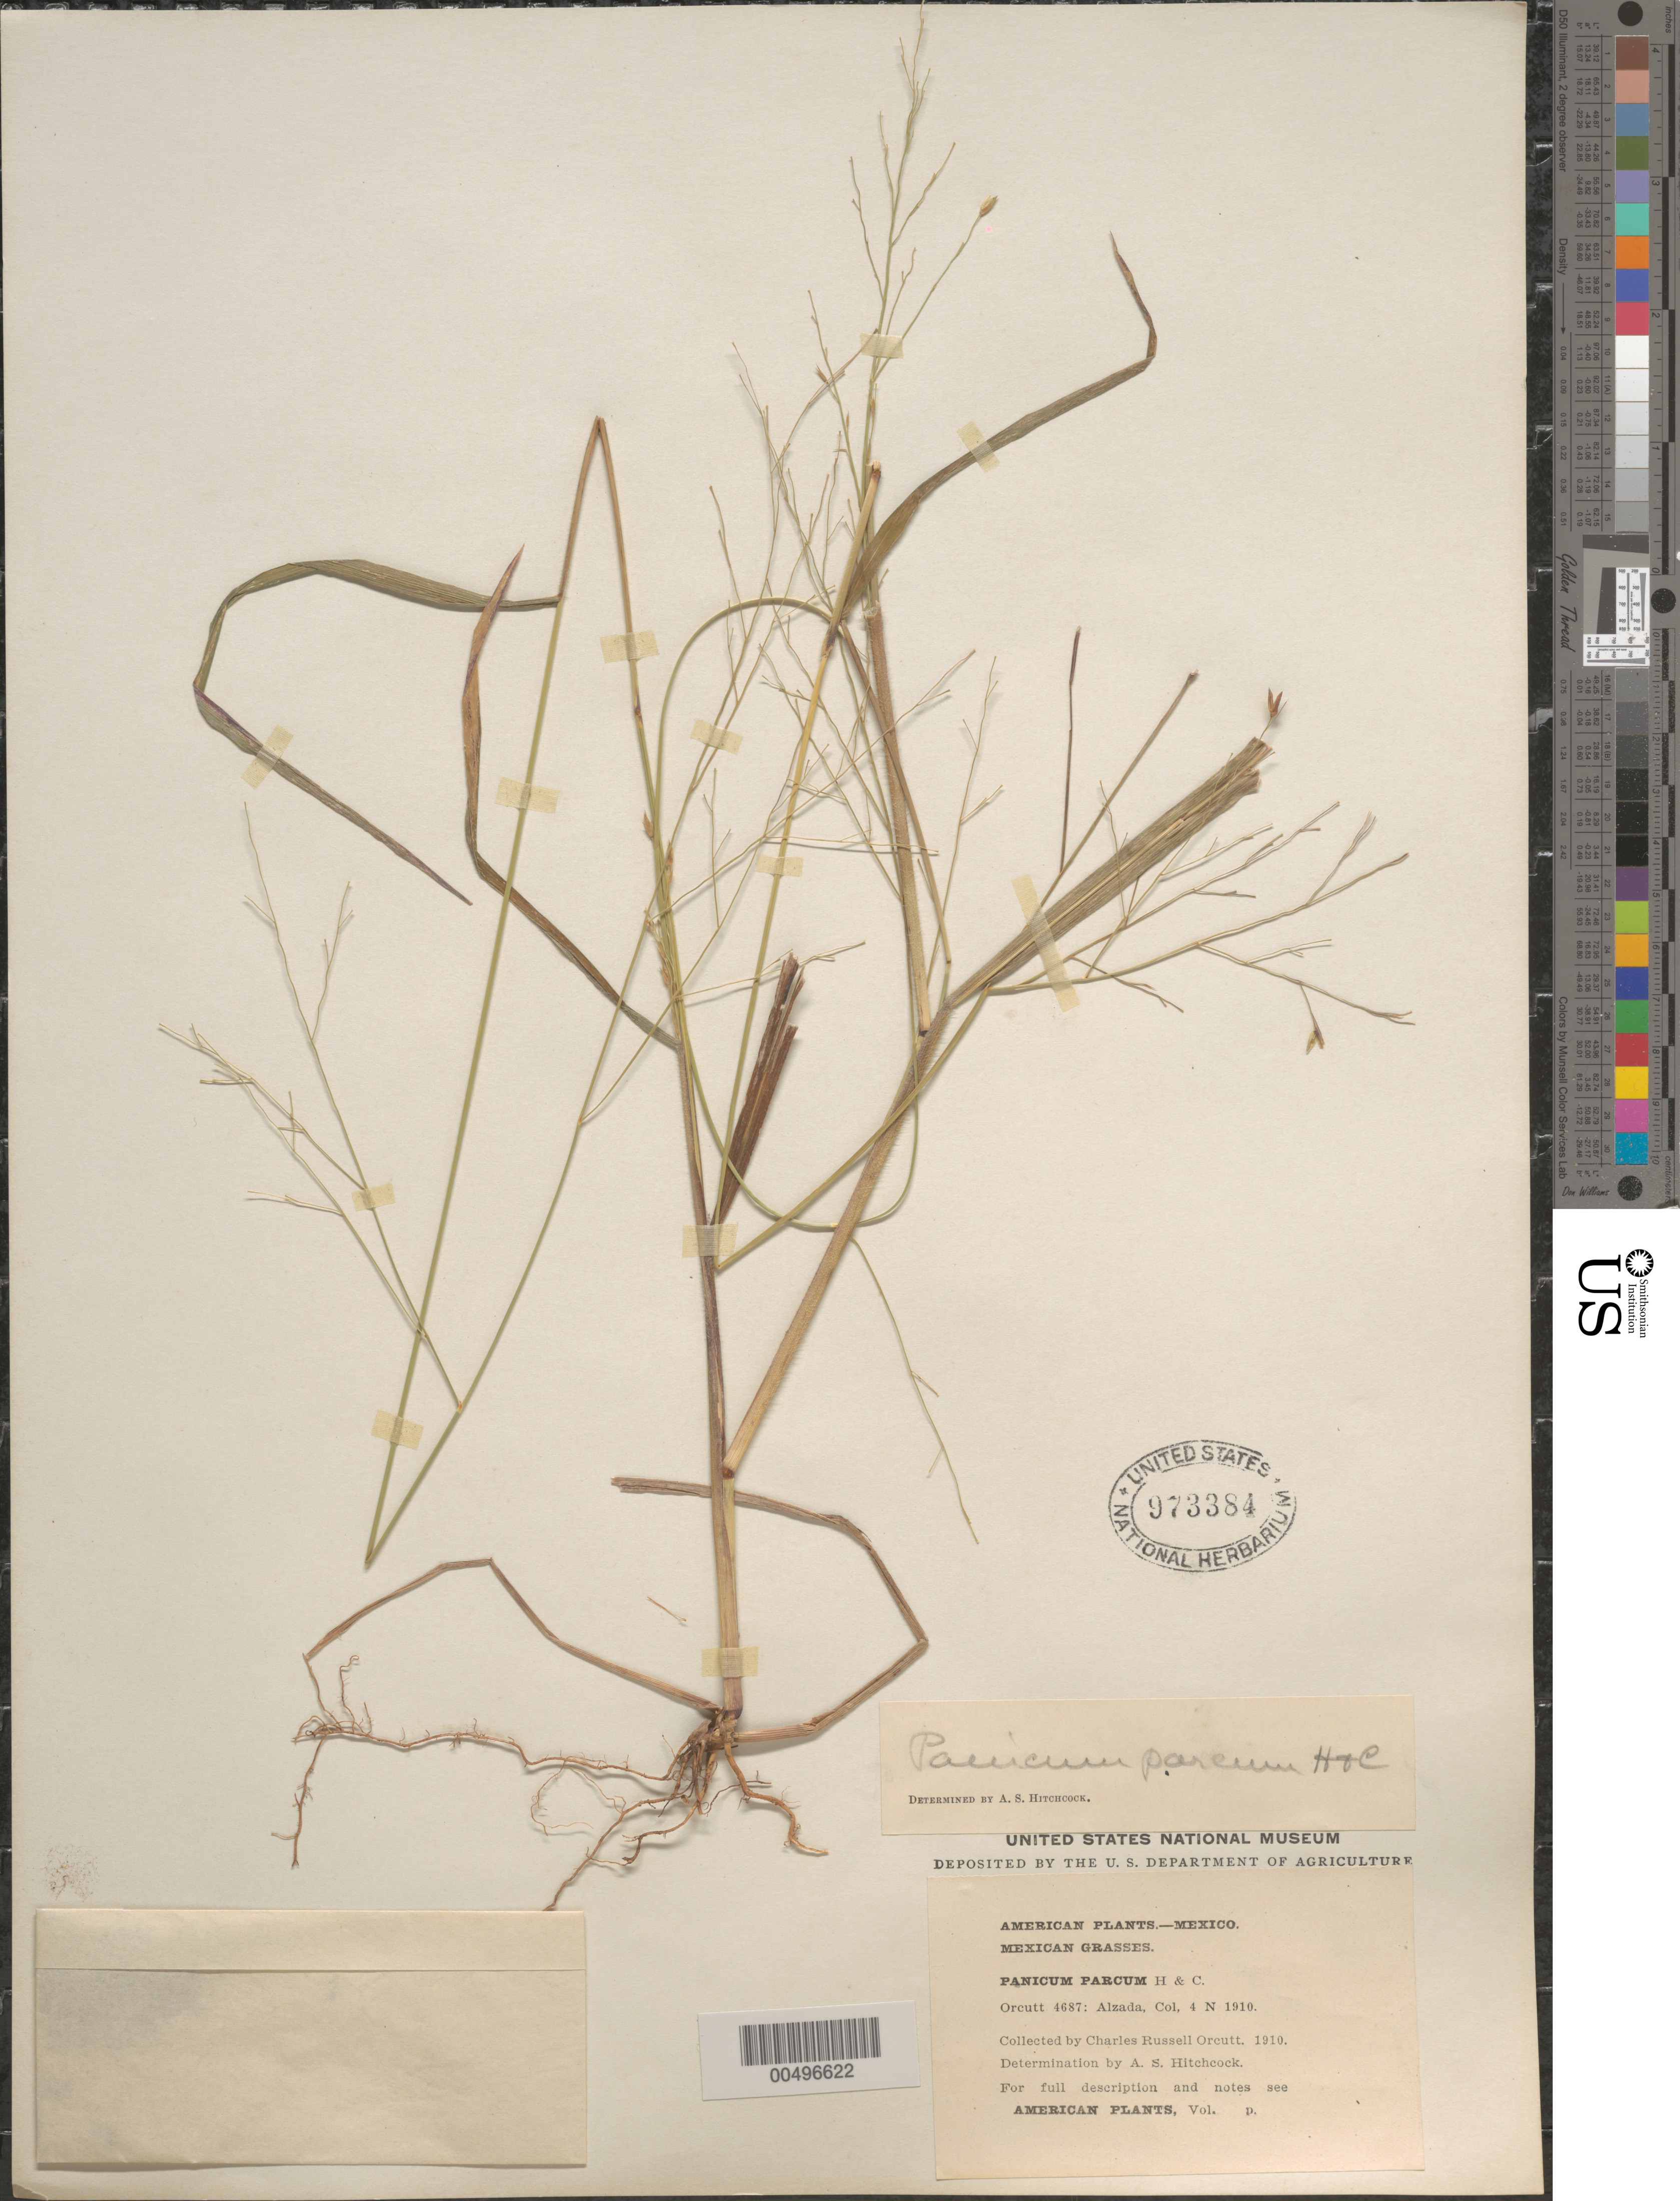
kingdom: Plantae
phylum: Tracheophyta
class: Liliopsida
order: Poales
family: Poaceae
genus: Panicum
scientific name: Panicum parcum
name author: Hitchc. & Chase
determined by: Hitchcock, Albert S.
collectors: C. R. Orcutt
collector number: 4687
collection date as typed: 4 Nov 1910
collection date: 1910-11-04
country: Mexico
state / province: Colima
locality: Alzada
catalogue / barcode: US 973384